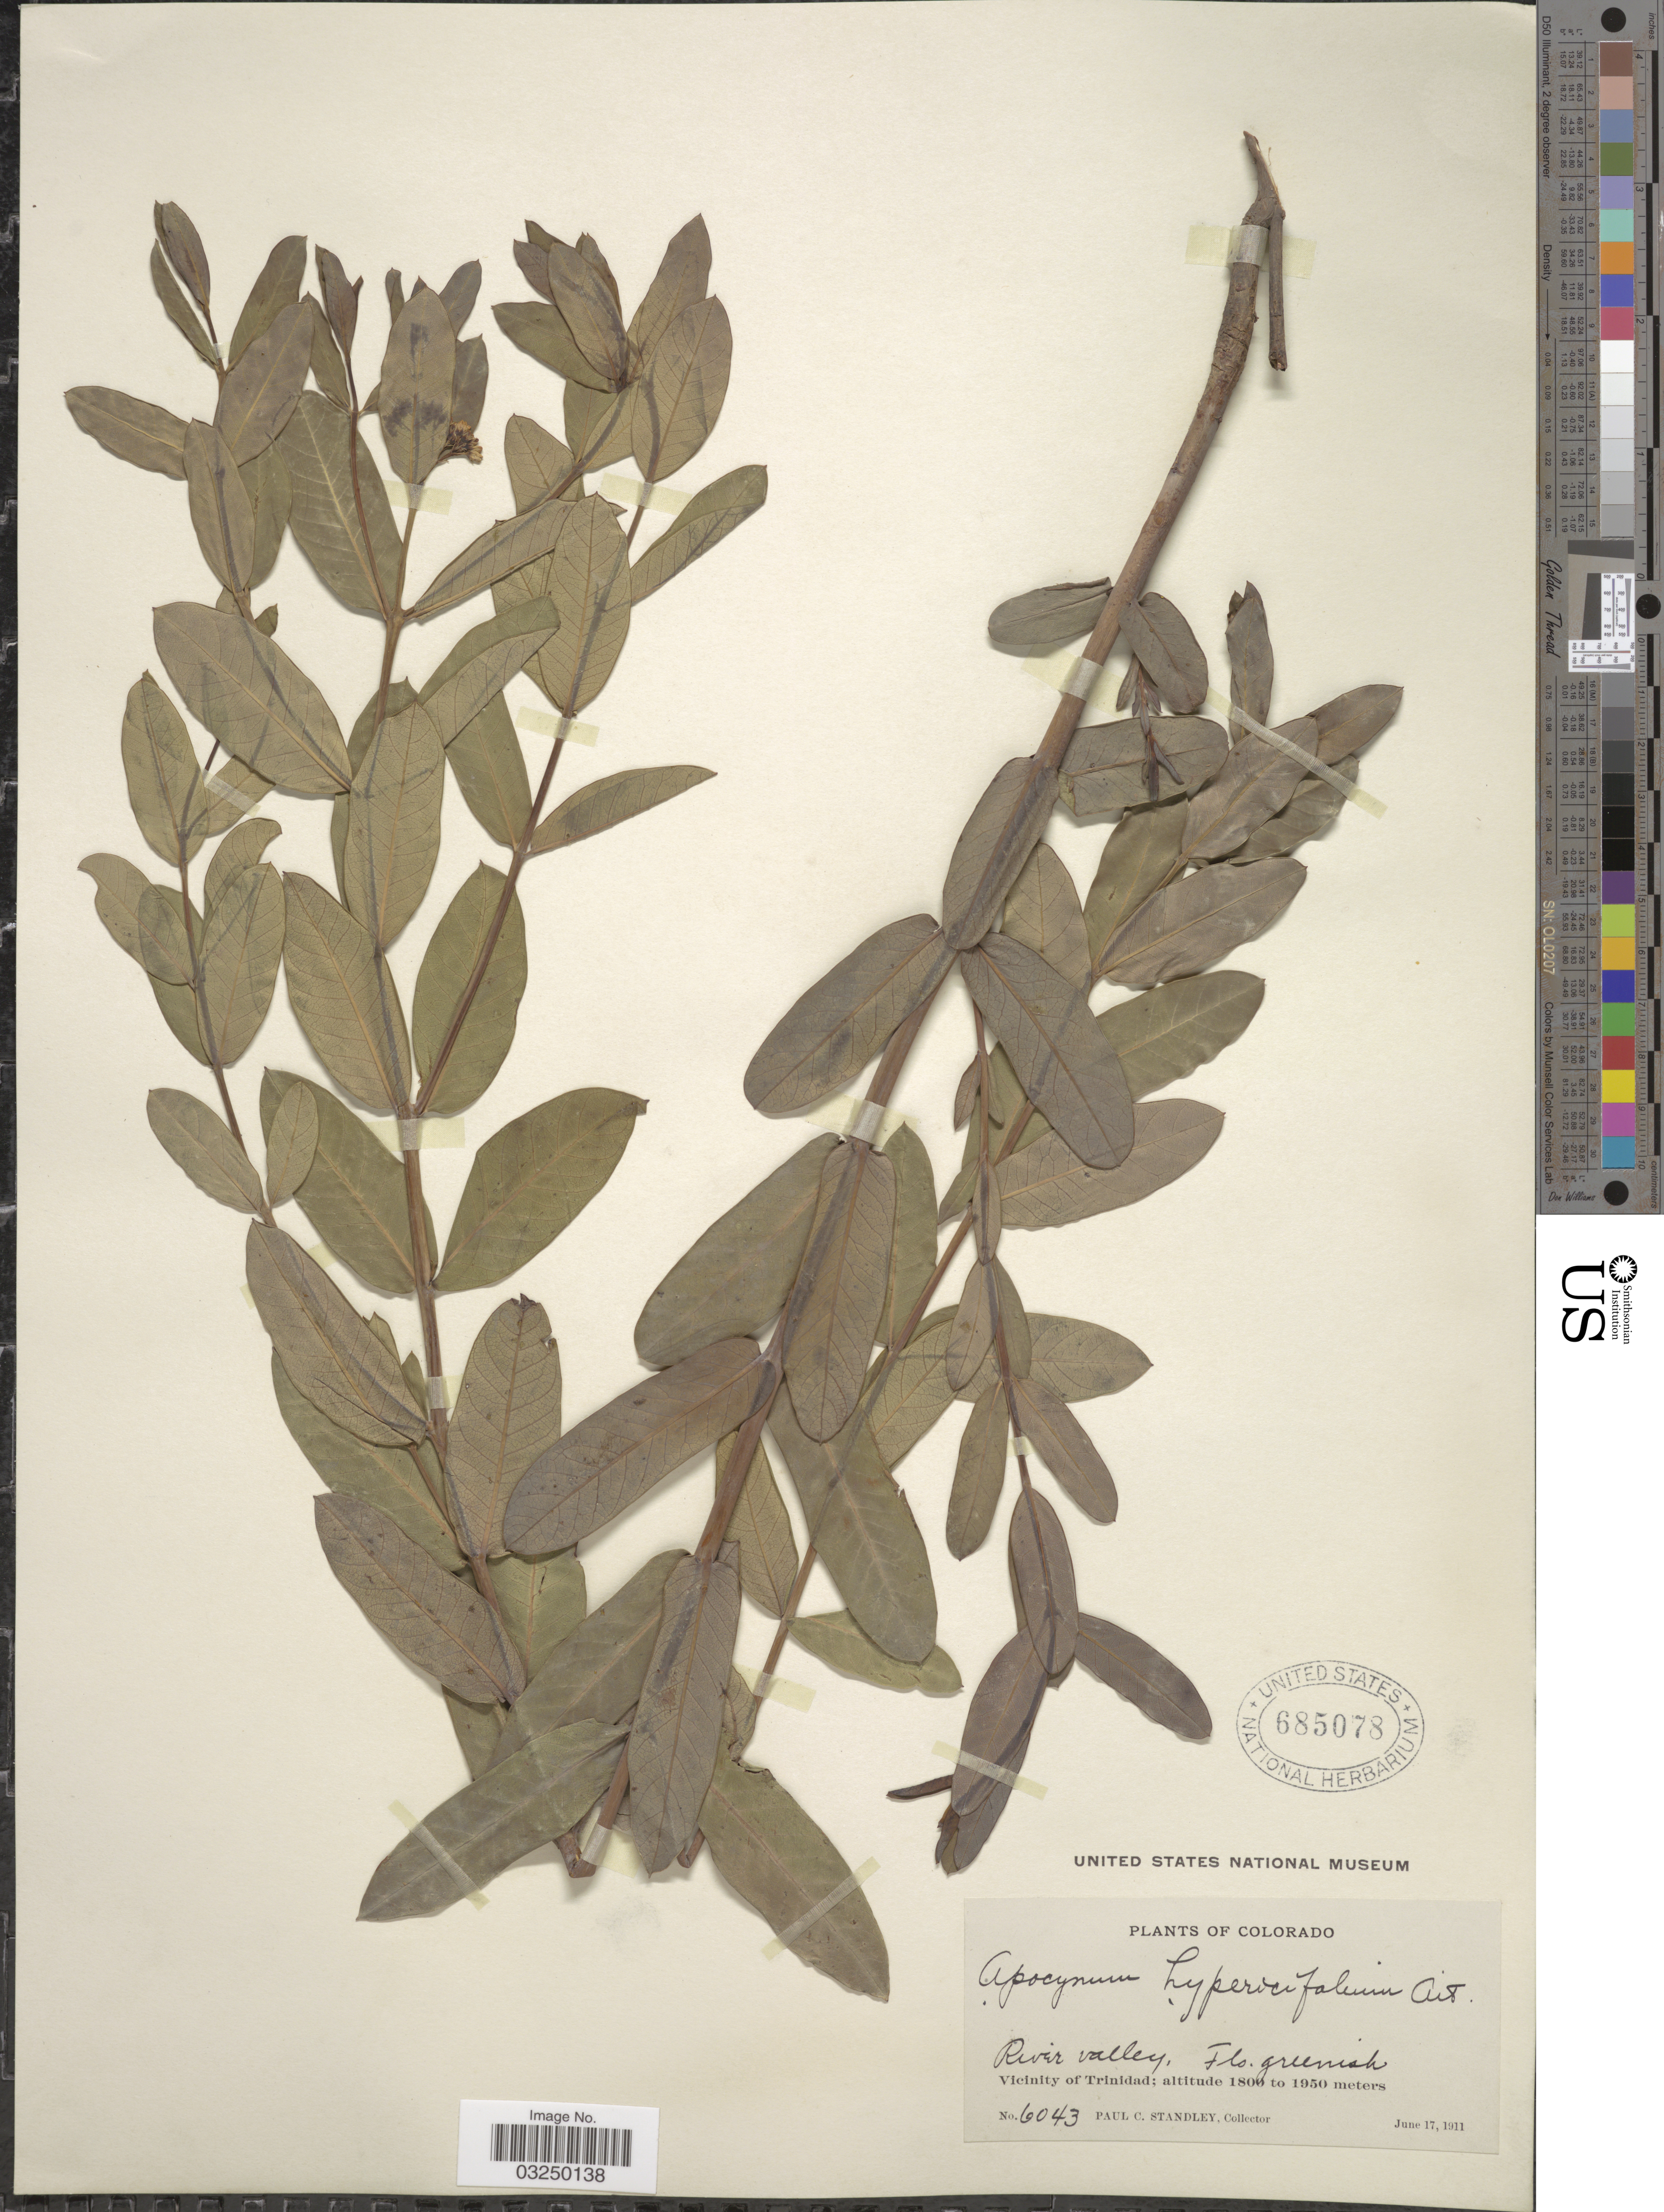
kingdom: Plantae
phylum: Tracheophyta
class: Magnoliopsida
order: Gentianales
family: Apocynaceae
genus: Apocynum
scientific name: Apocynum sibiricum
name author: Jacq.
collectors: P. C. Standley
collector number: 6043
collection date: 1911-06-17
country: United States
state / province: Colorado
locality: River Valley. Vicinity of Trinidad.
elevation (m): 1800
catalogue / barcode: US 685078